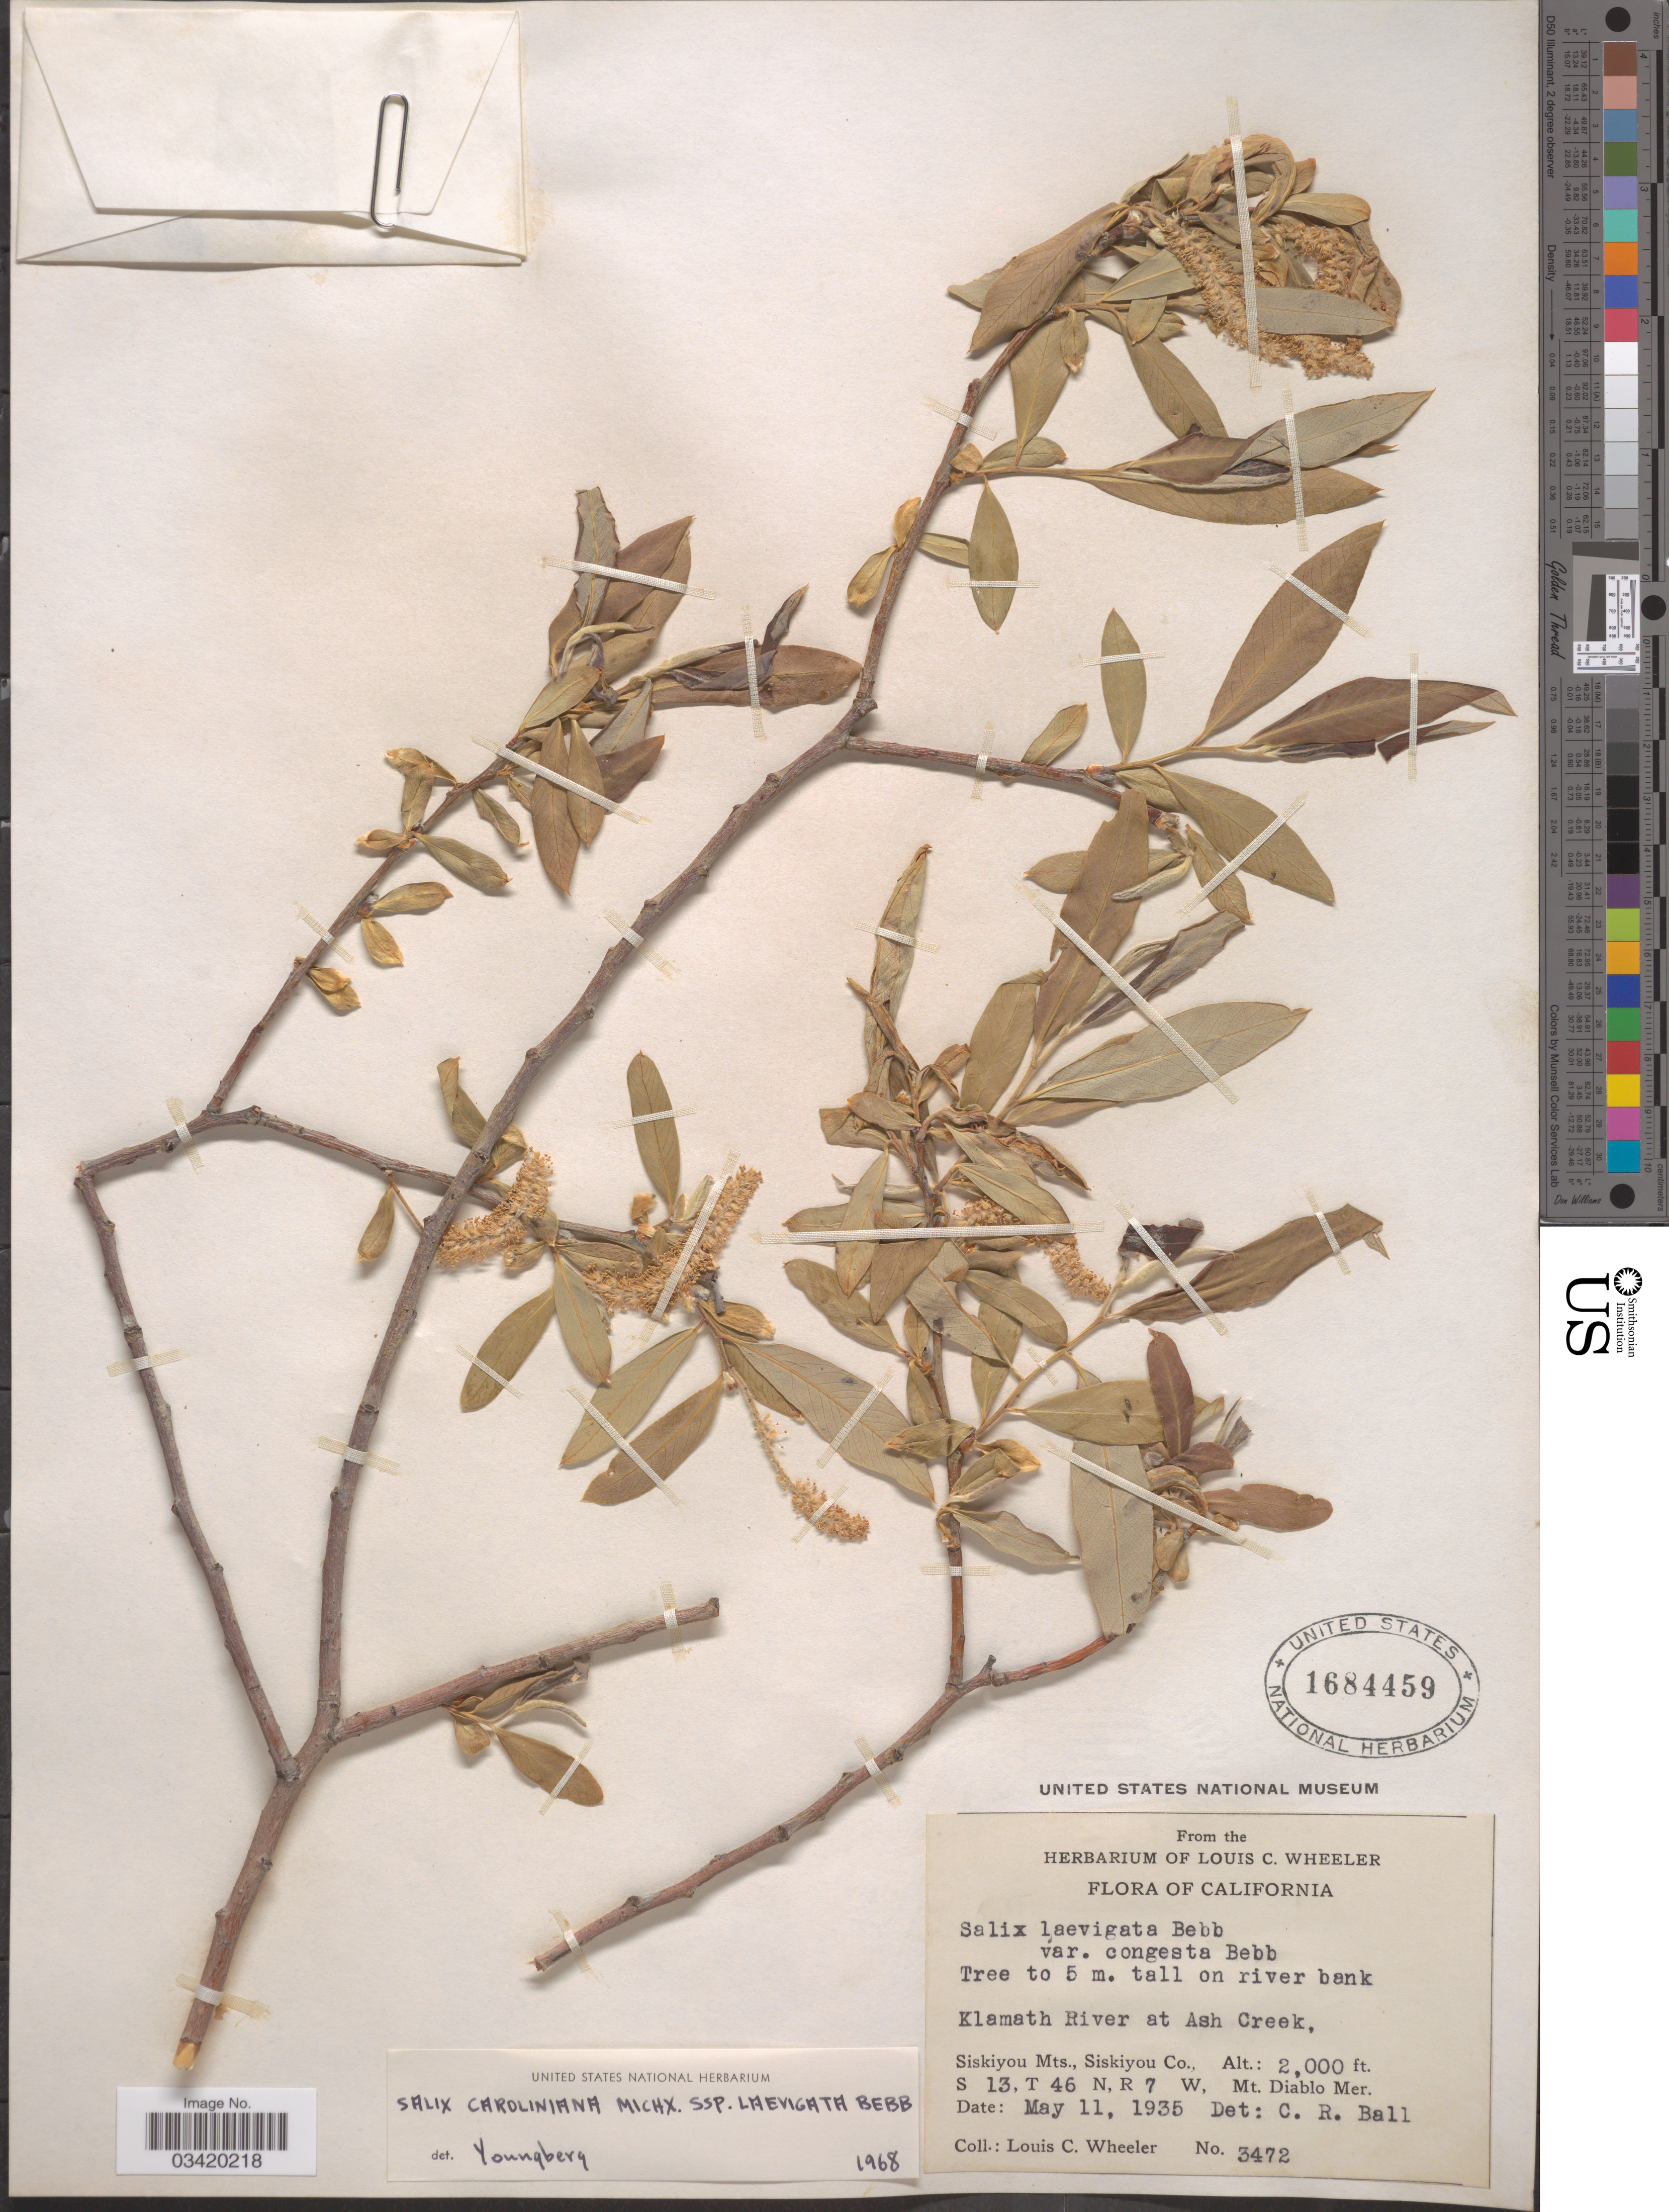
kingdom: Plantae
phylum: Tracheophyta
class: Magnoliopsida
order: Malpighiales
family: Salicaceae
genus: Salix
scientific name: Salix caroliniana subsp. laevigata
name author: Bebb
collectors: L. C. Wheeler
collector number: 3472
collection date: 1935-05-11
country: United States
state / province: California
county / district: Siskiyou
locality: Klamath River at Ash Creek, Siskiyou Mts., Siskiyou Co., S 13, T 46 N, R 7 W, Mt. Diablo Mer.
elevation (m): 610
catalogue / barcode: US 1684459